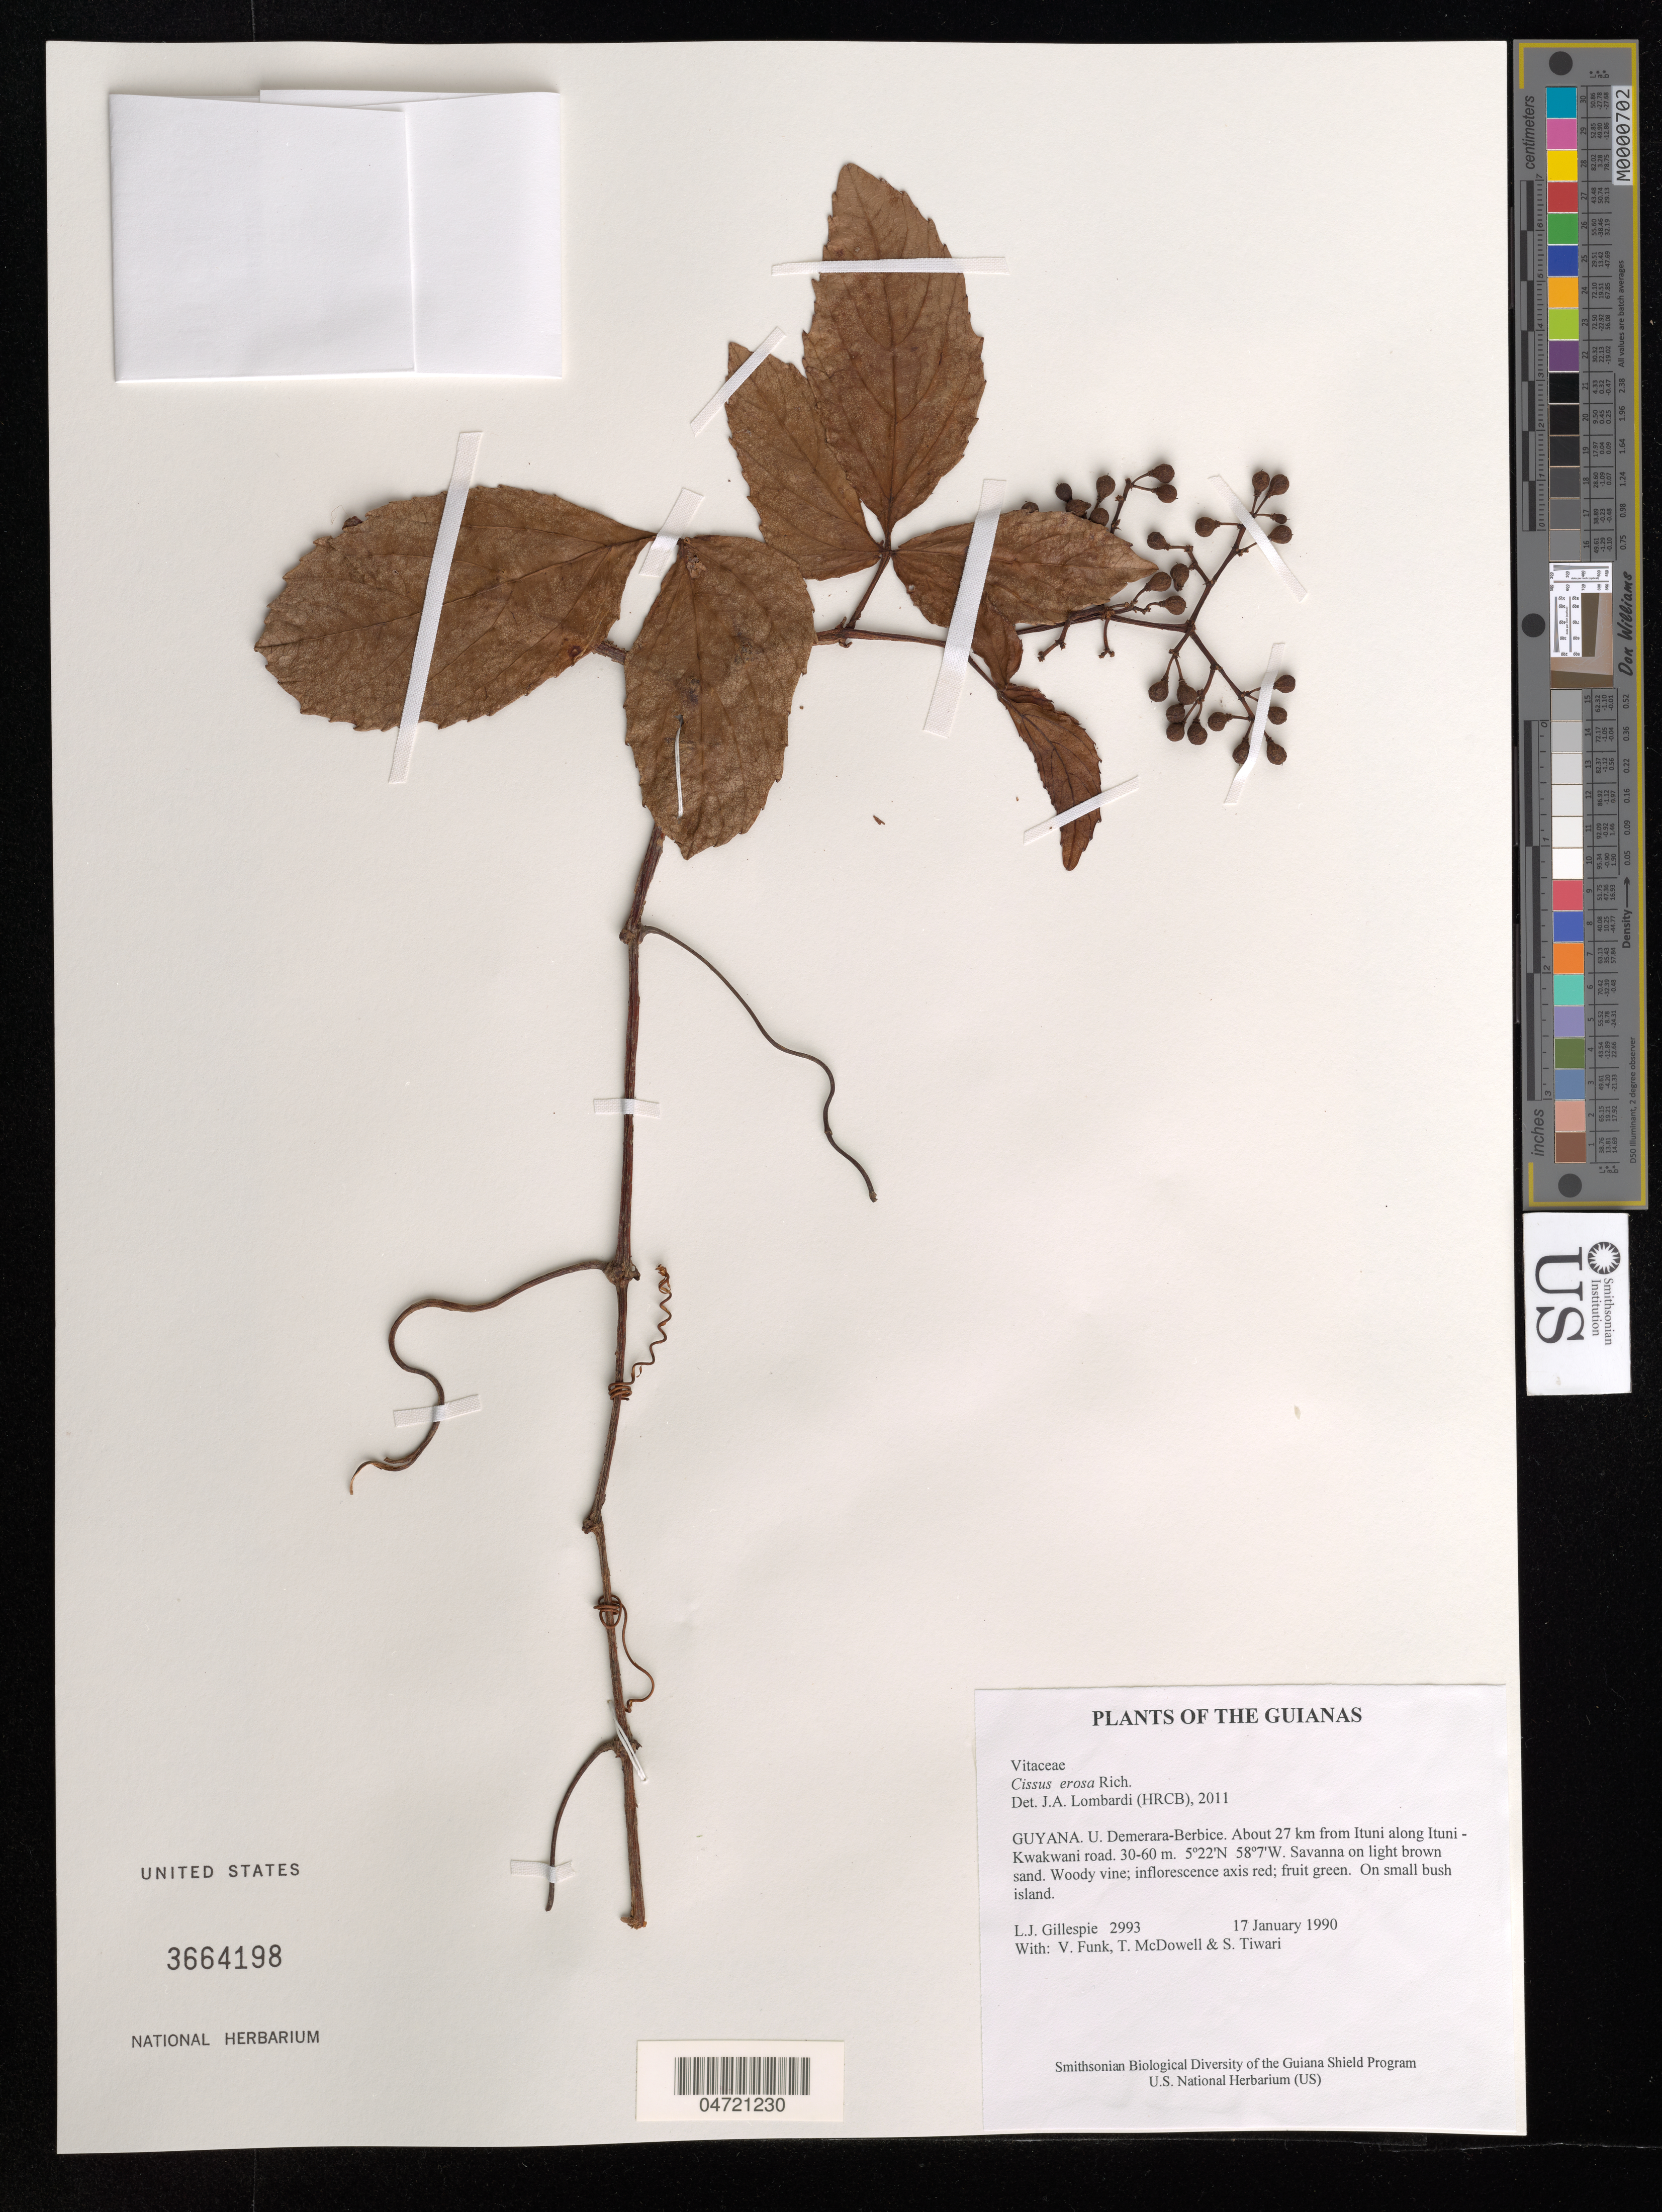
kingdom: Plantae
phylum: Tracheophyta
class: Magnoliopsida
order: Vitales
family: Vitaceae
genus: Cissus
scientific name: Cissus erosa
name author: Rich.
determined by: Lombardi, Julio A.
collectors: L. J. Gillespie, V. Funk, T. McDowell & S. Tiwari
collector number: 2993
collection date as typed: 17 January 1990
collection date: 1990-01-17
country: Guyana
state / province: U. Demerara-Berbice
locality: About 27 km from Ituni along Ituni - Kwakwani road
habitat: Savanna on light brown sand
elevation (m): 30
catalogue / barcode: US 3664198